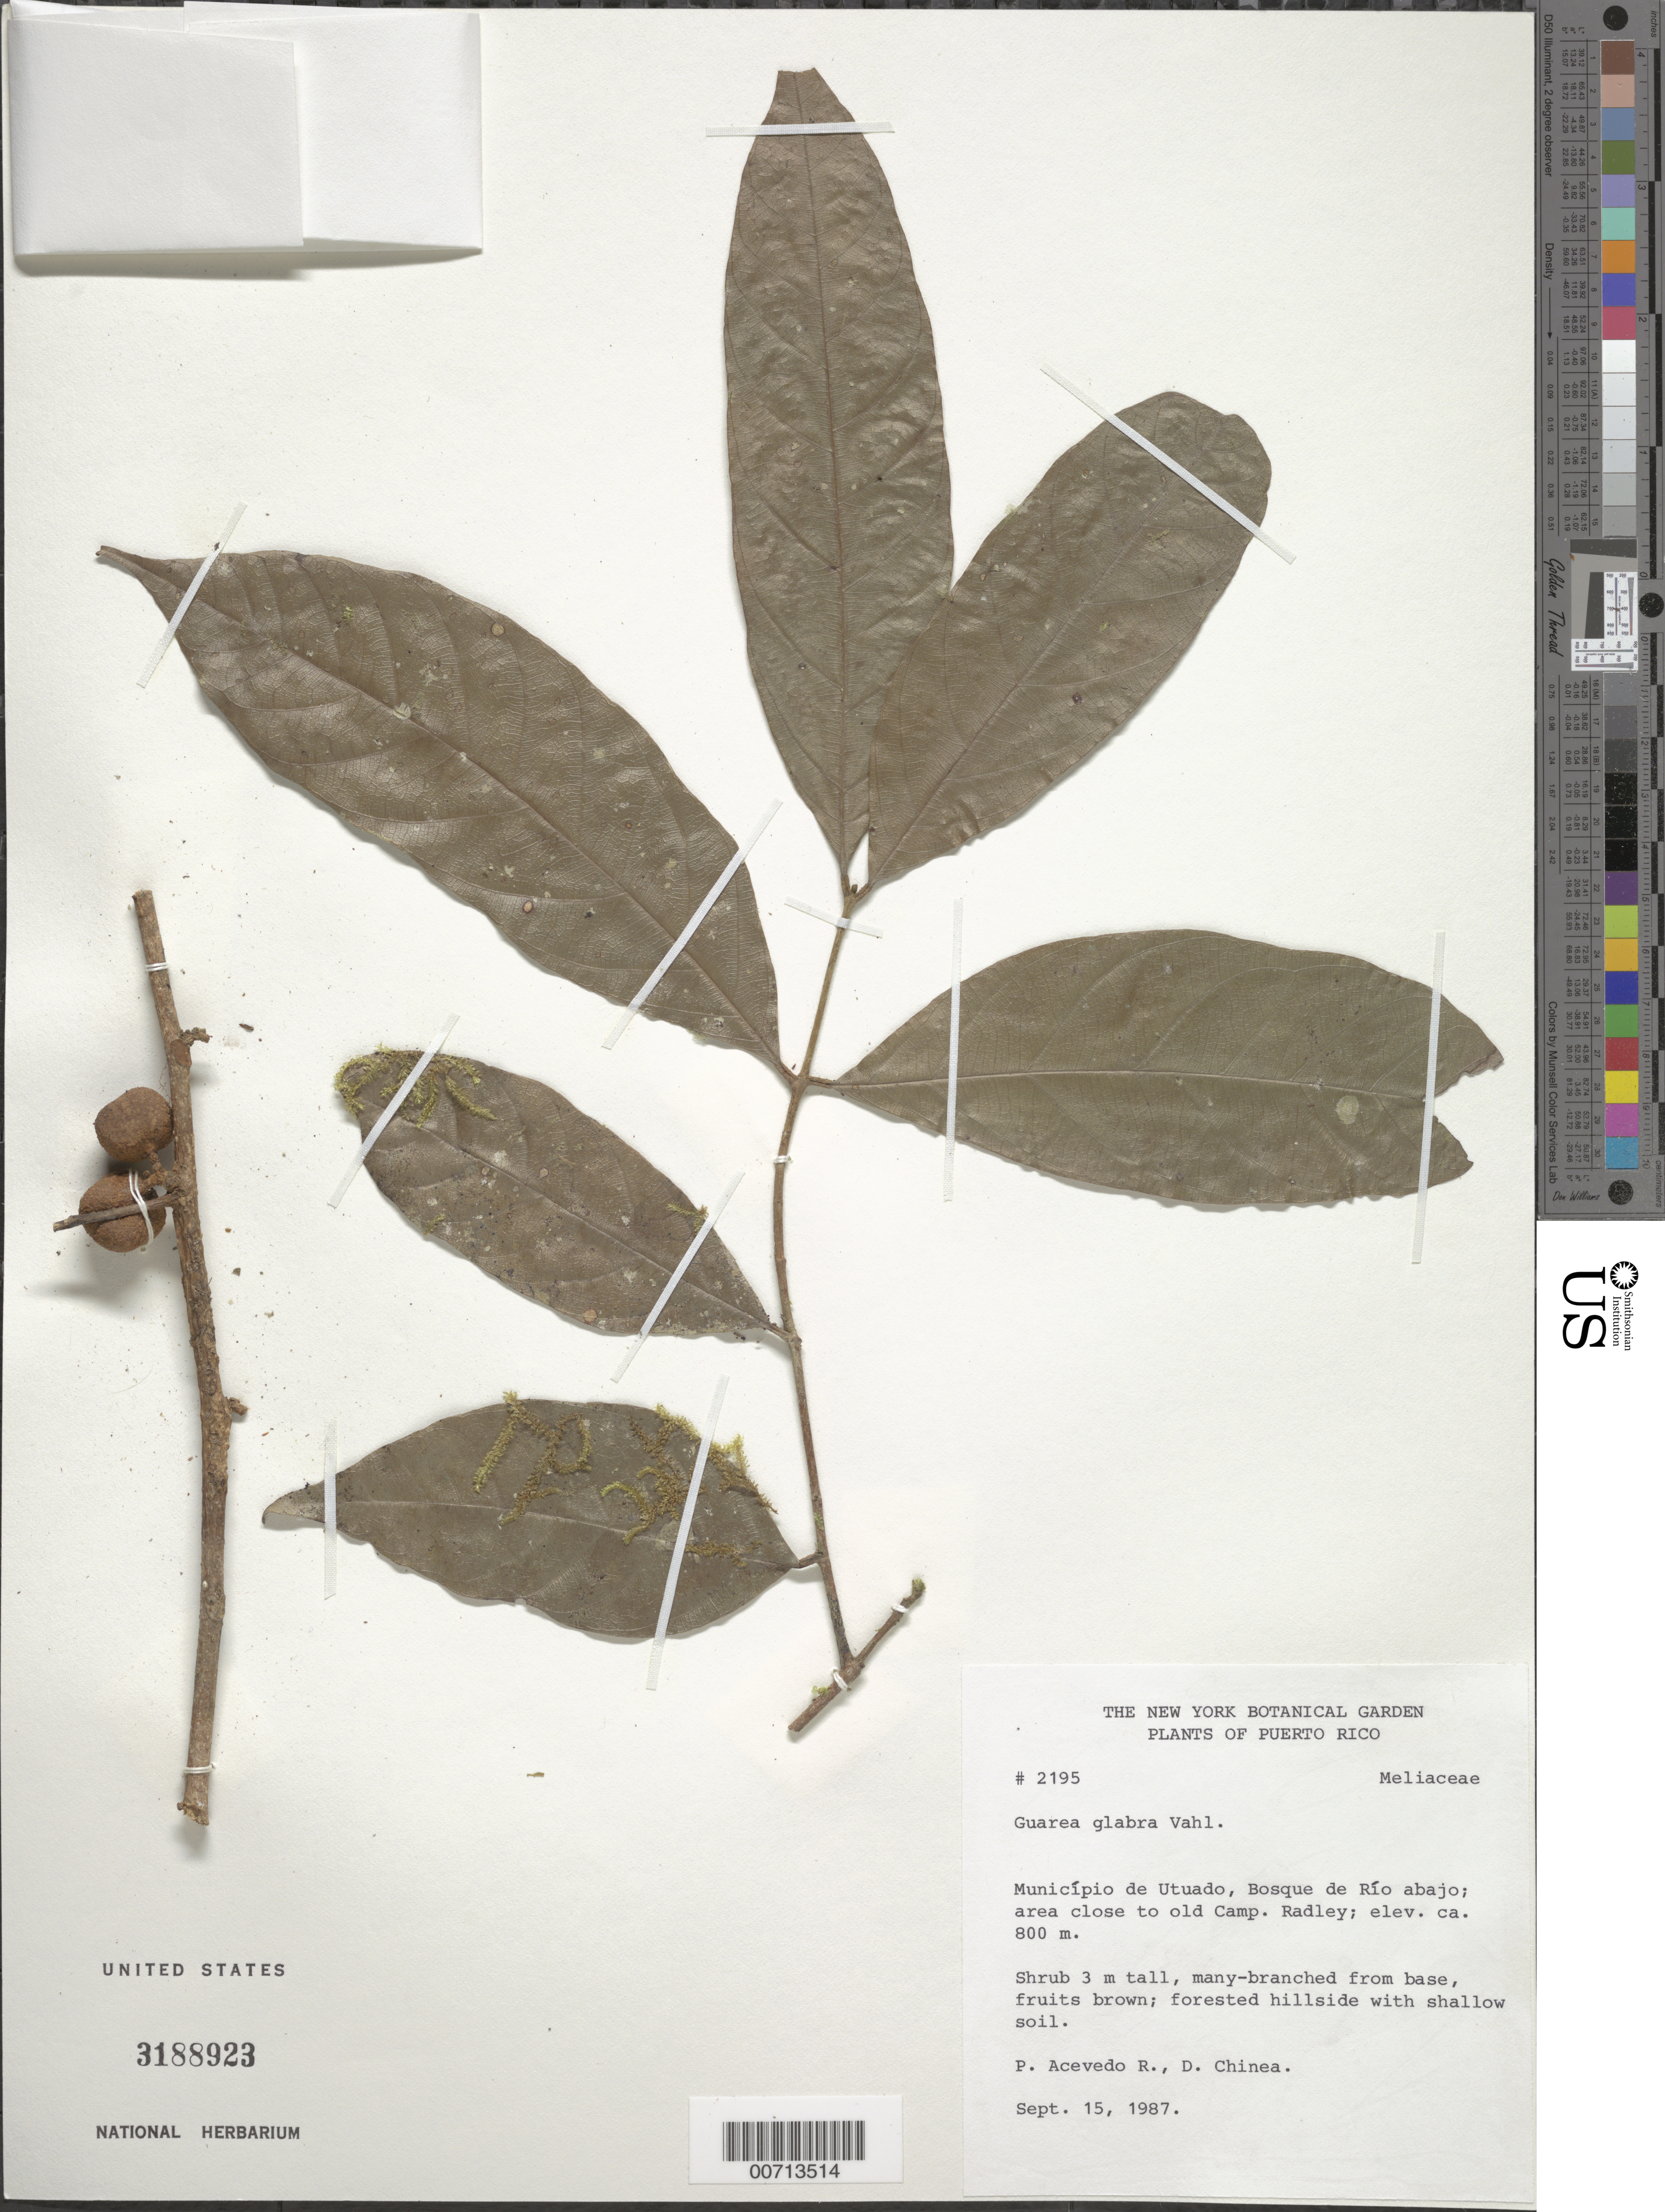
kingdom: Plantae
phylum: Tracheophyta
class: Magnoliopsida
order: Sapindales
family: Meliaceae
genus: Guarea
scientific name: Guarea glabra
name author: Vahl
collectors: P. Acevedo-Rodr. & D. Chinea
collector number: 2195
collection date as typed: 10 Sep 1987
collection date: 1987-09-10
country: Puerto Rico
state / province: Arecibo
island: Puerto Rico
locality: Arecibo; Bosque de Río Abajo, Camp Radley.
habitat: Area adjacent to camp.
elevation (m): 300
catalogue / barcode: US 3188923